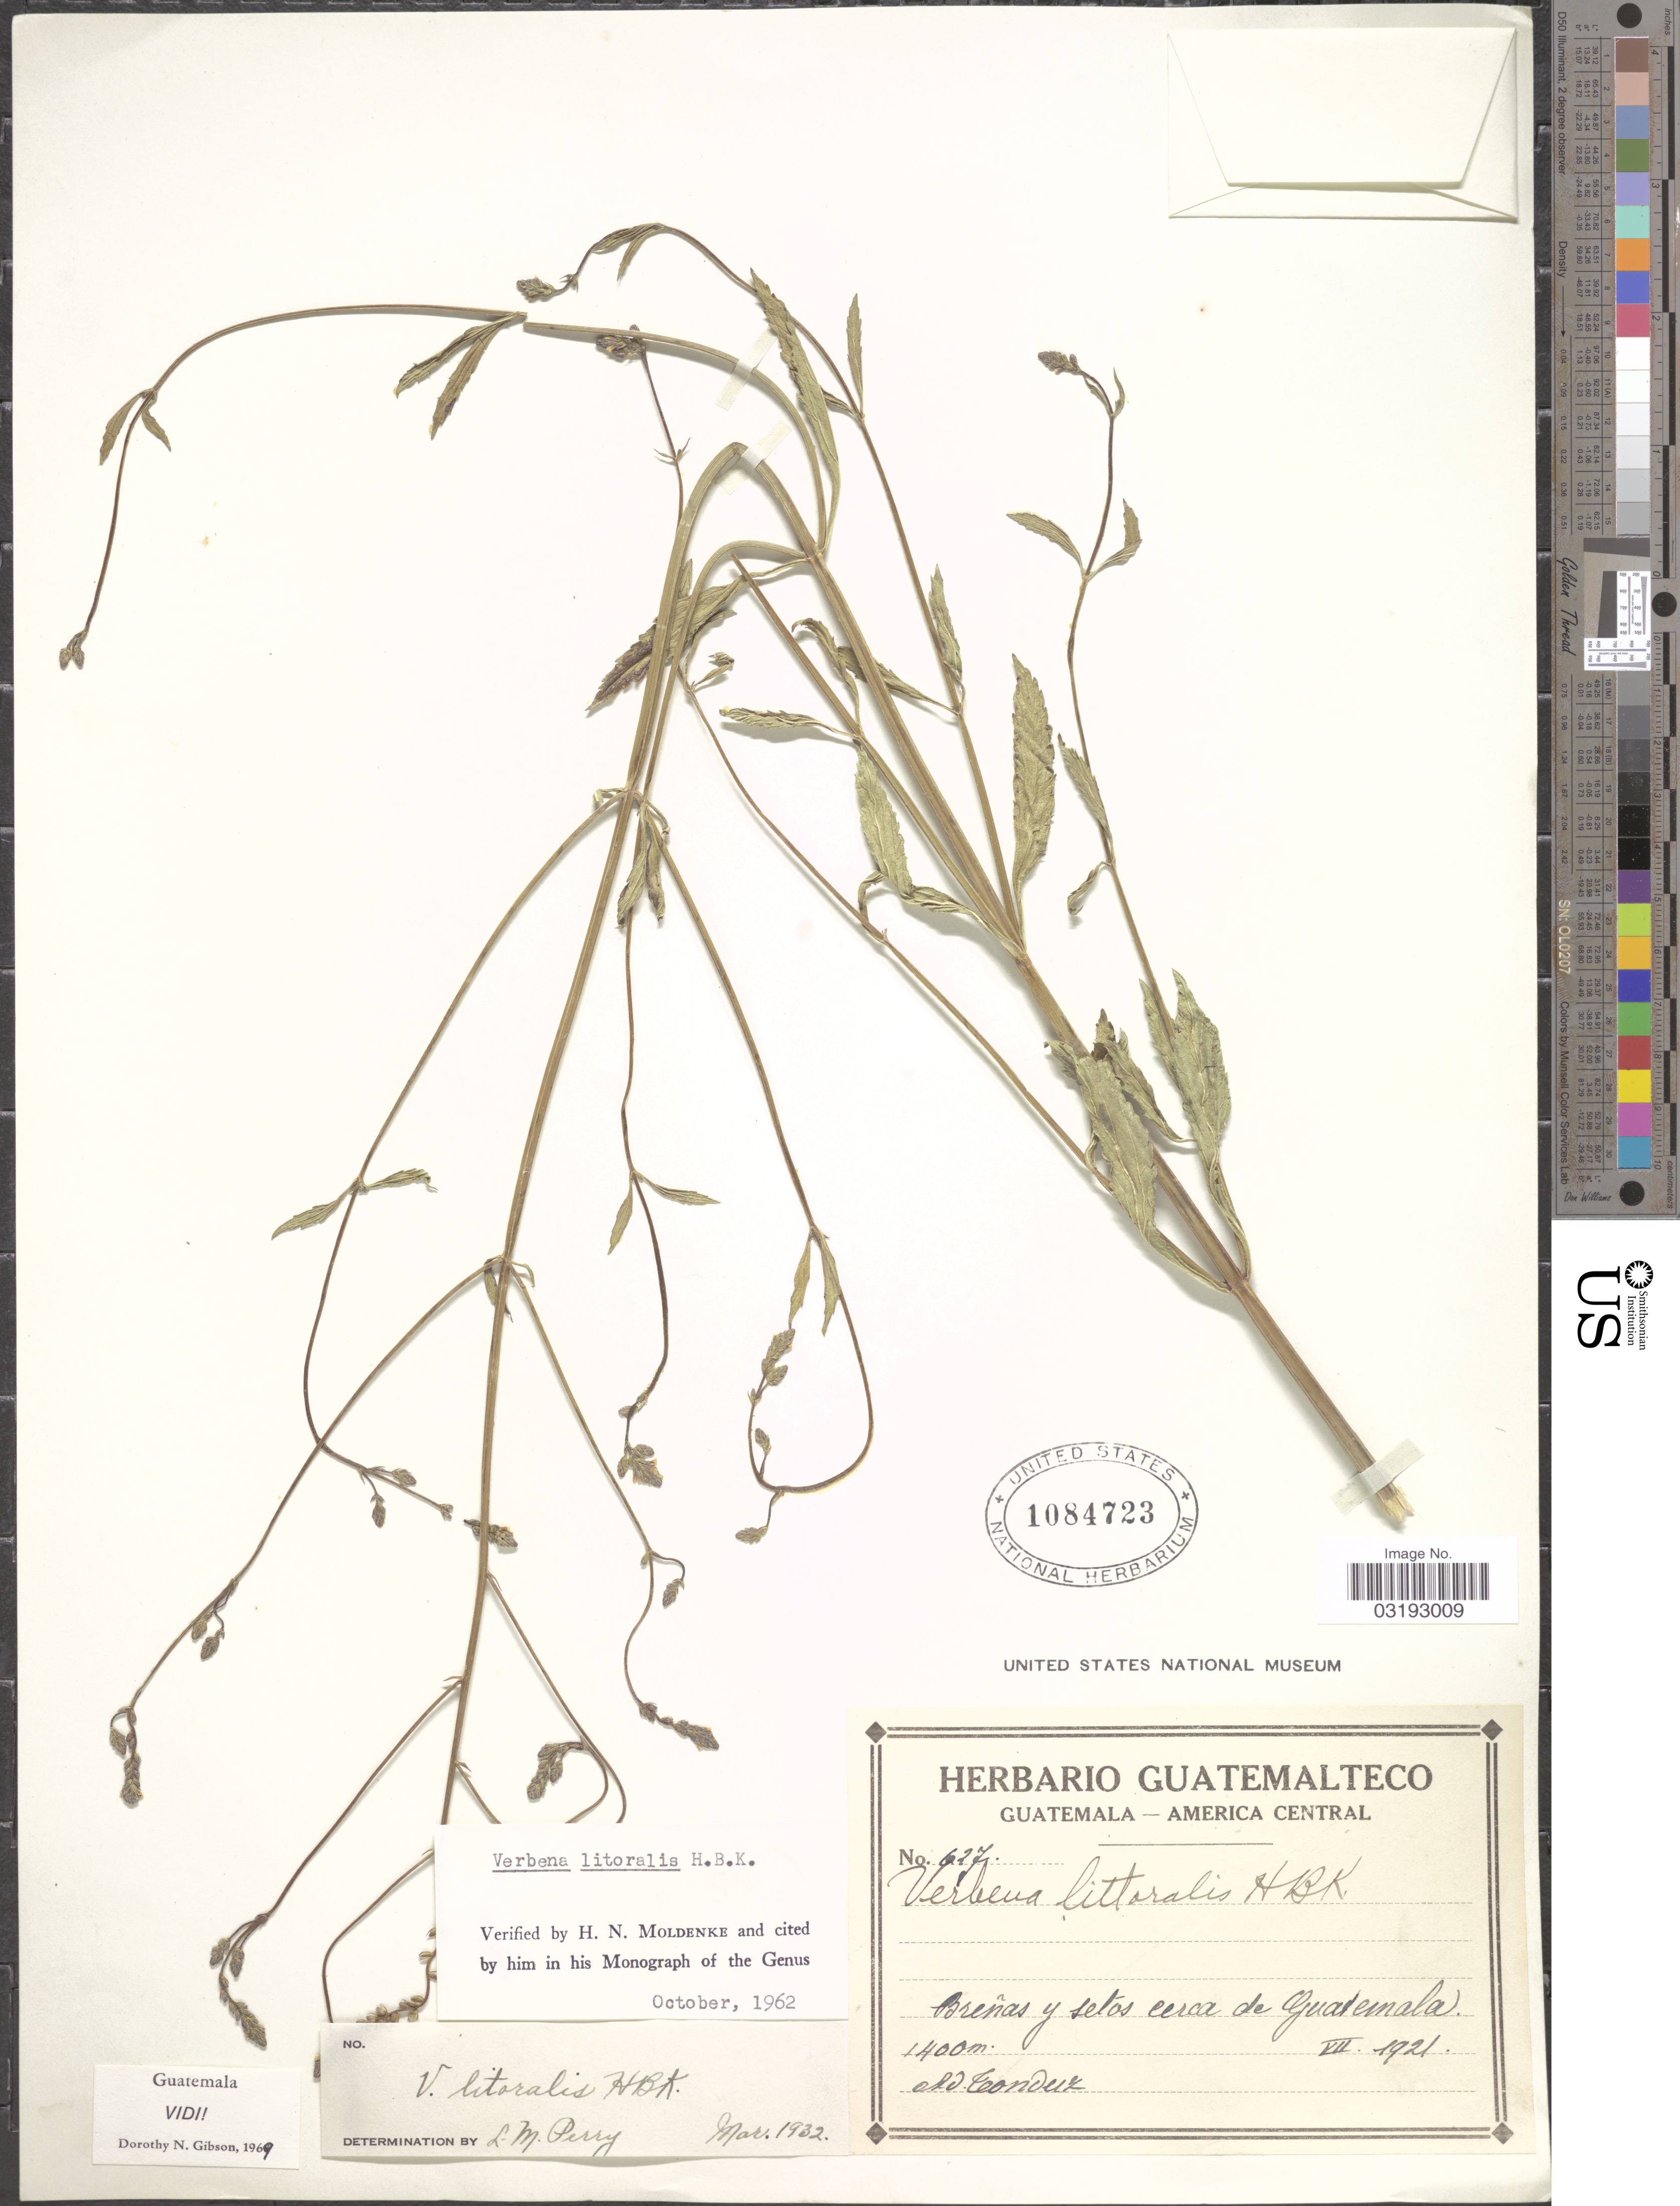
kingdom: Plantae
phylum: Tracheophyta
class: Magnoliopsida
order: Lamiales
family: Verbenaceae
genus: Verbena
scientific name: Verbena litoralis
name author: Kunth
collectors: A. Tonduz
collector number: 627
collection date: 1921-07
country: Guatemala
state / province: Guatemala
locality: Breñas y setos cerca de Guatemala.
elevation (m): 1400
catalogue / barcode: US 1084723